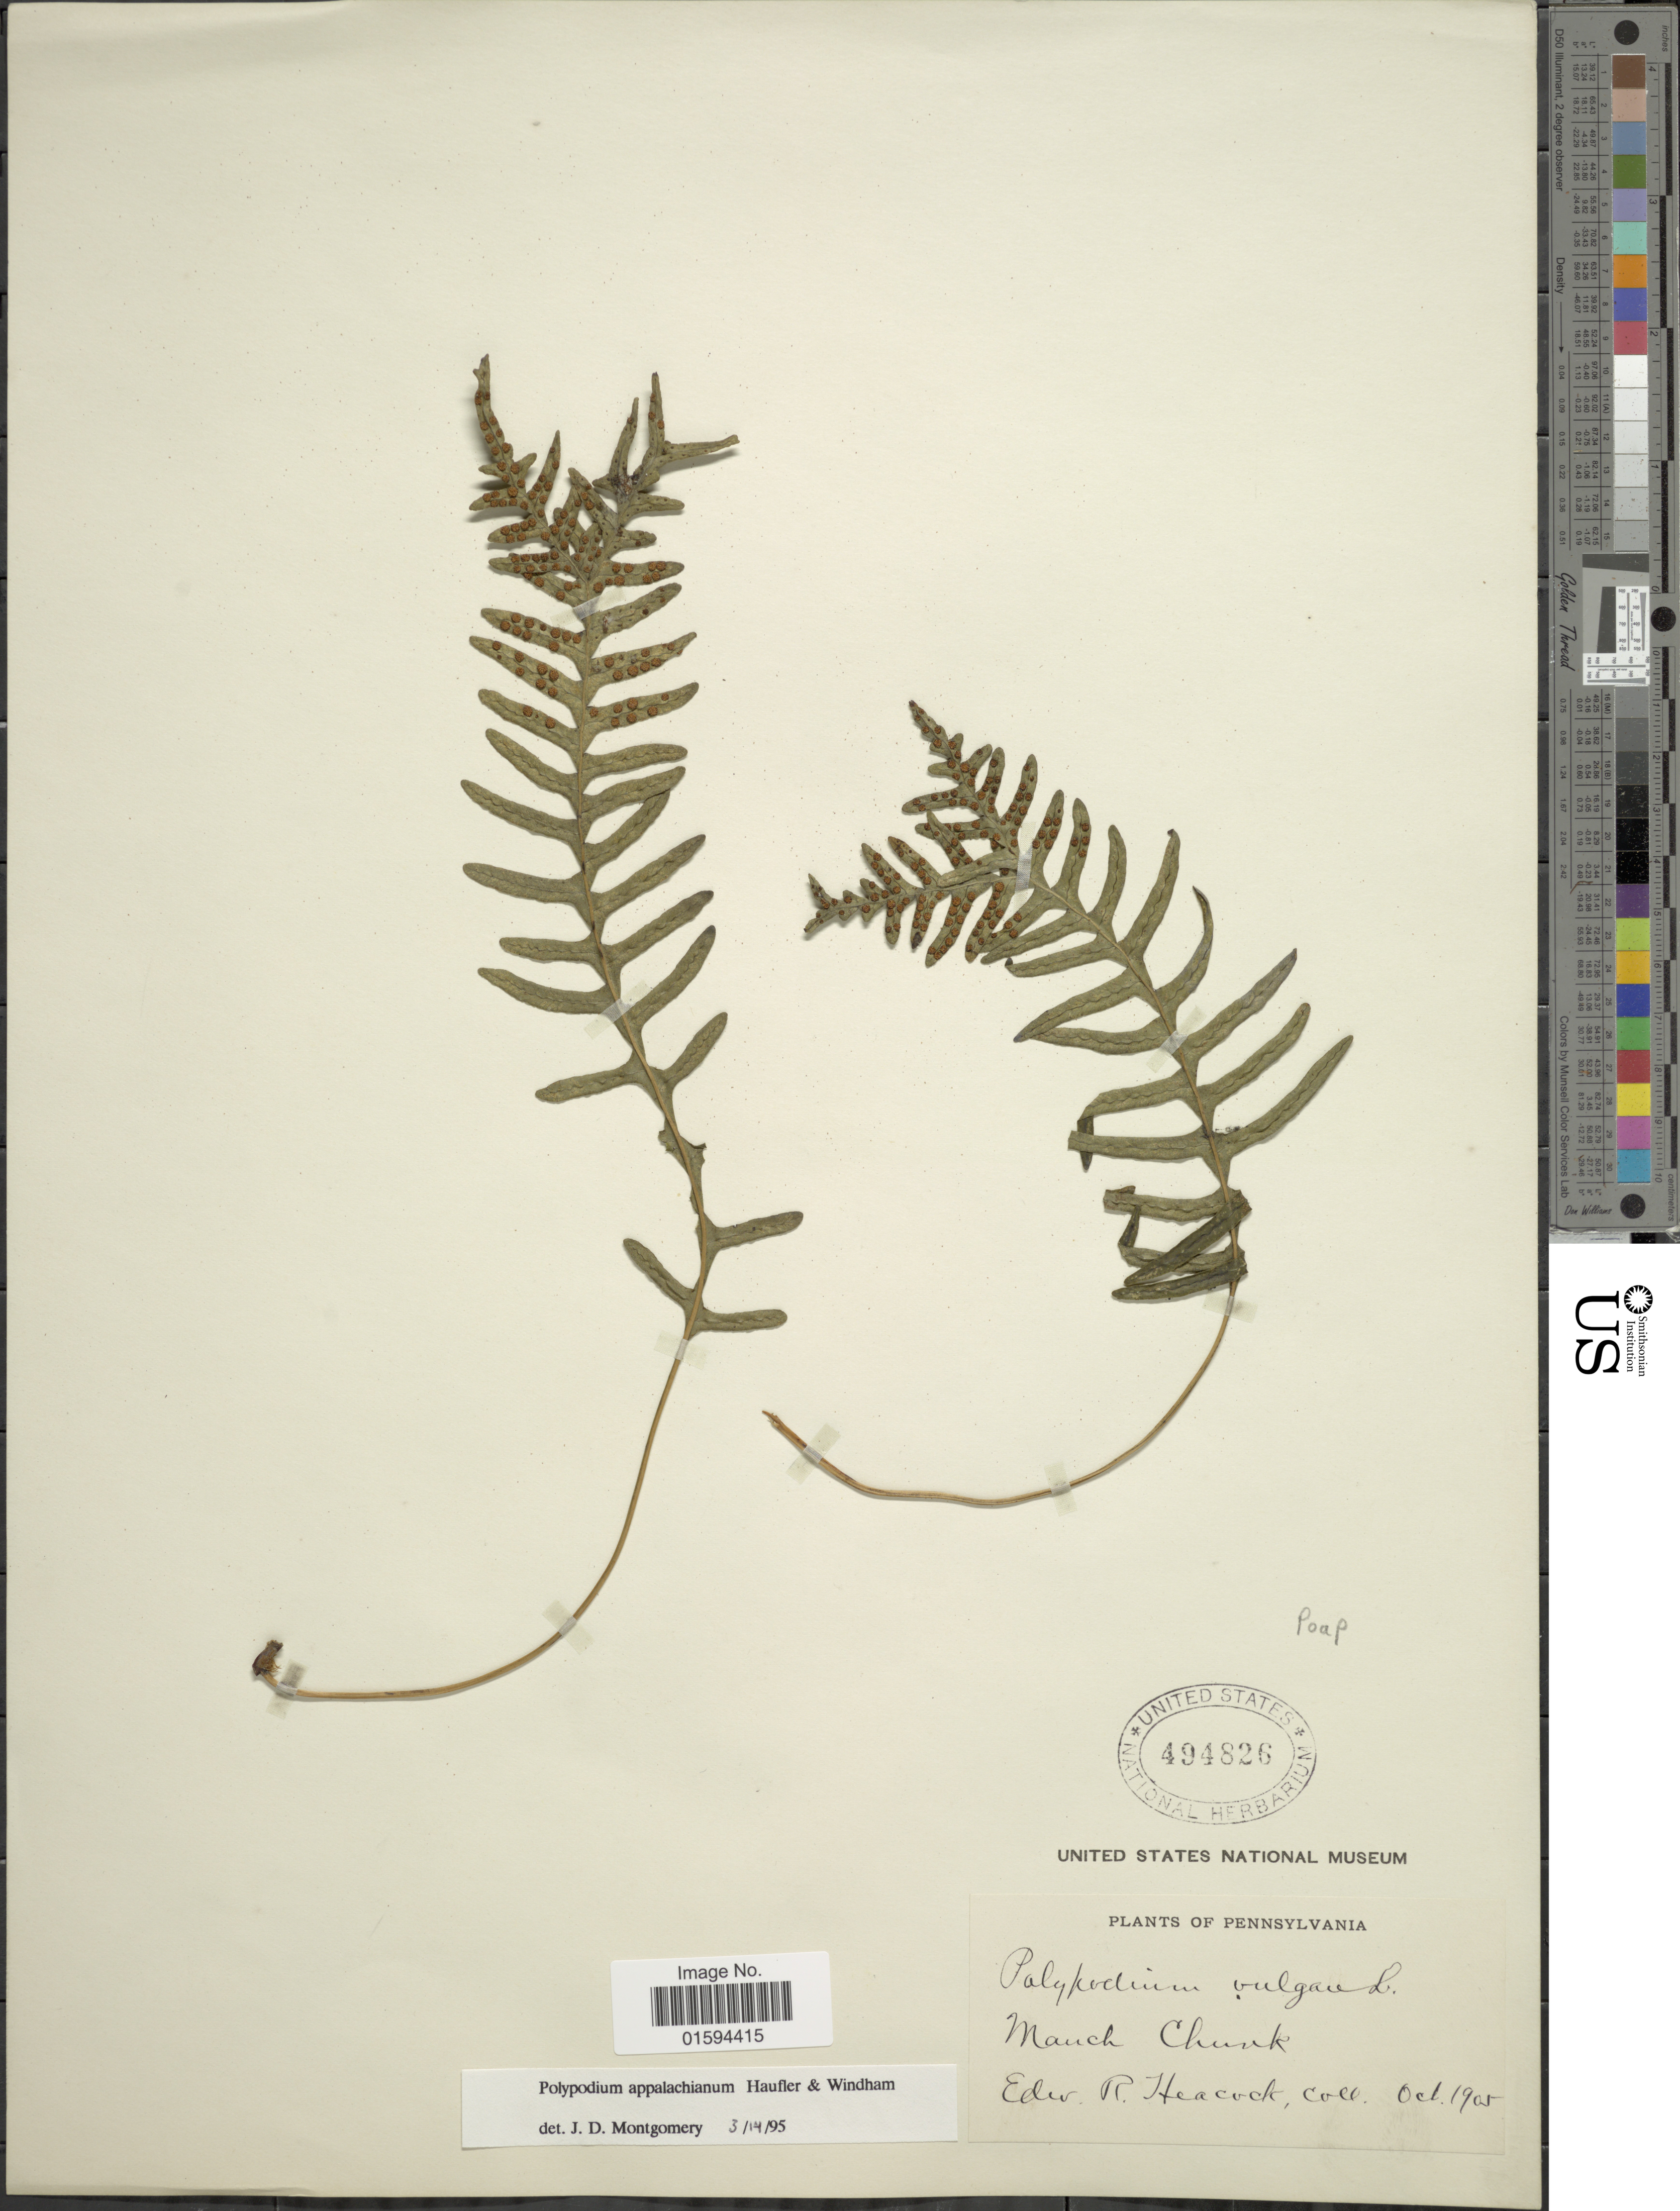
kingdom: Plantae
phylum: Tracheophyta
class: Polypodiopsida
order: Polypodiales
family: Polypodiaceae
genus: Polypodium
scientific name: Polypodium appalachianum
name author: Haufler & Windham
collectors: E. Heacock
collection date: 1905-10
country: United States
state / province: Pennsylvania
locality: Manch Chunck.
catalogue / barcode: US 494826